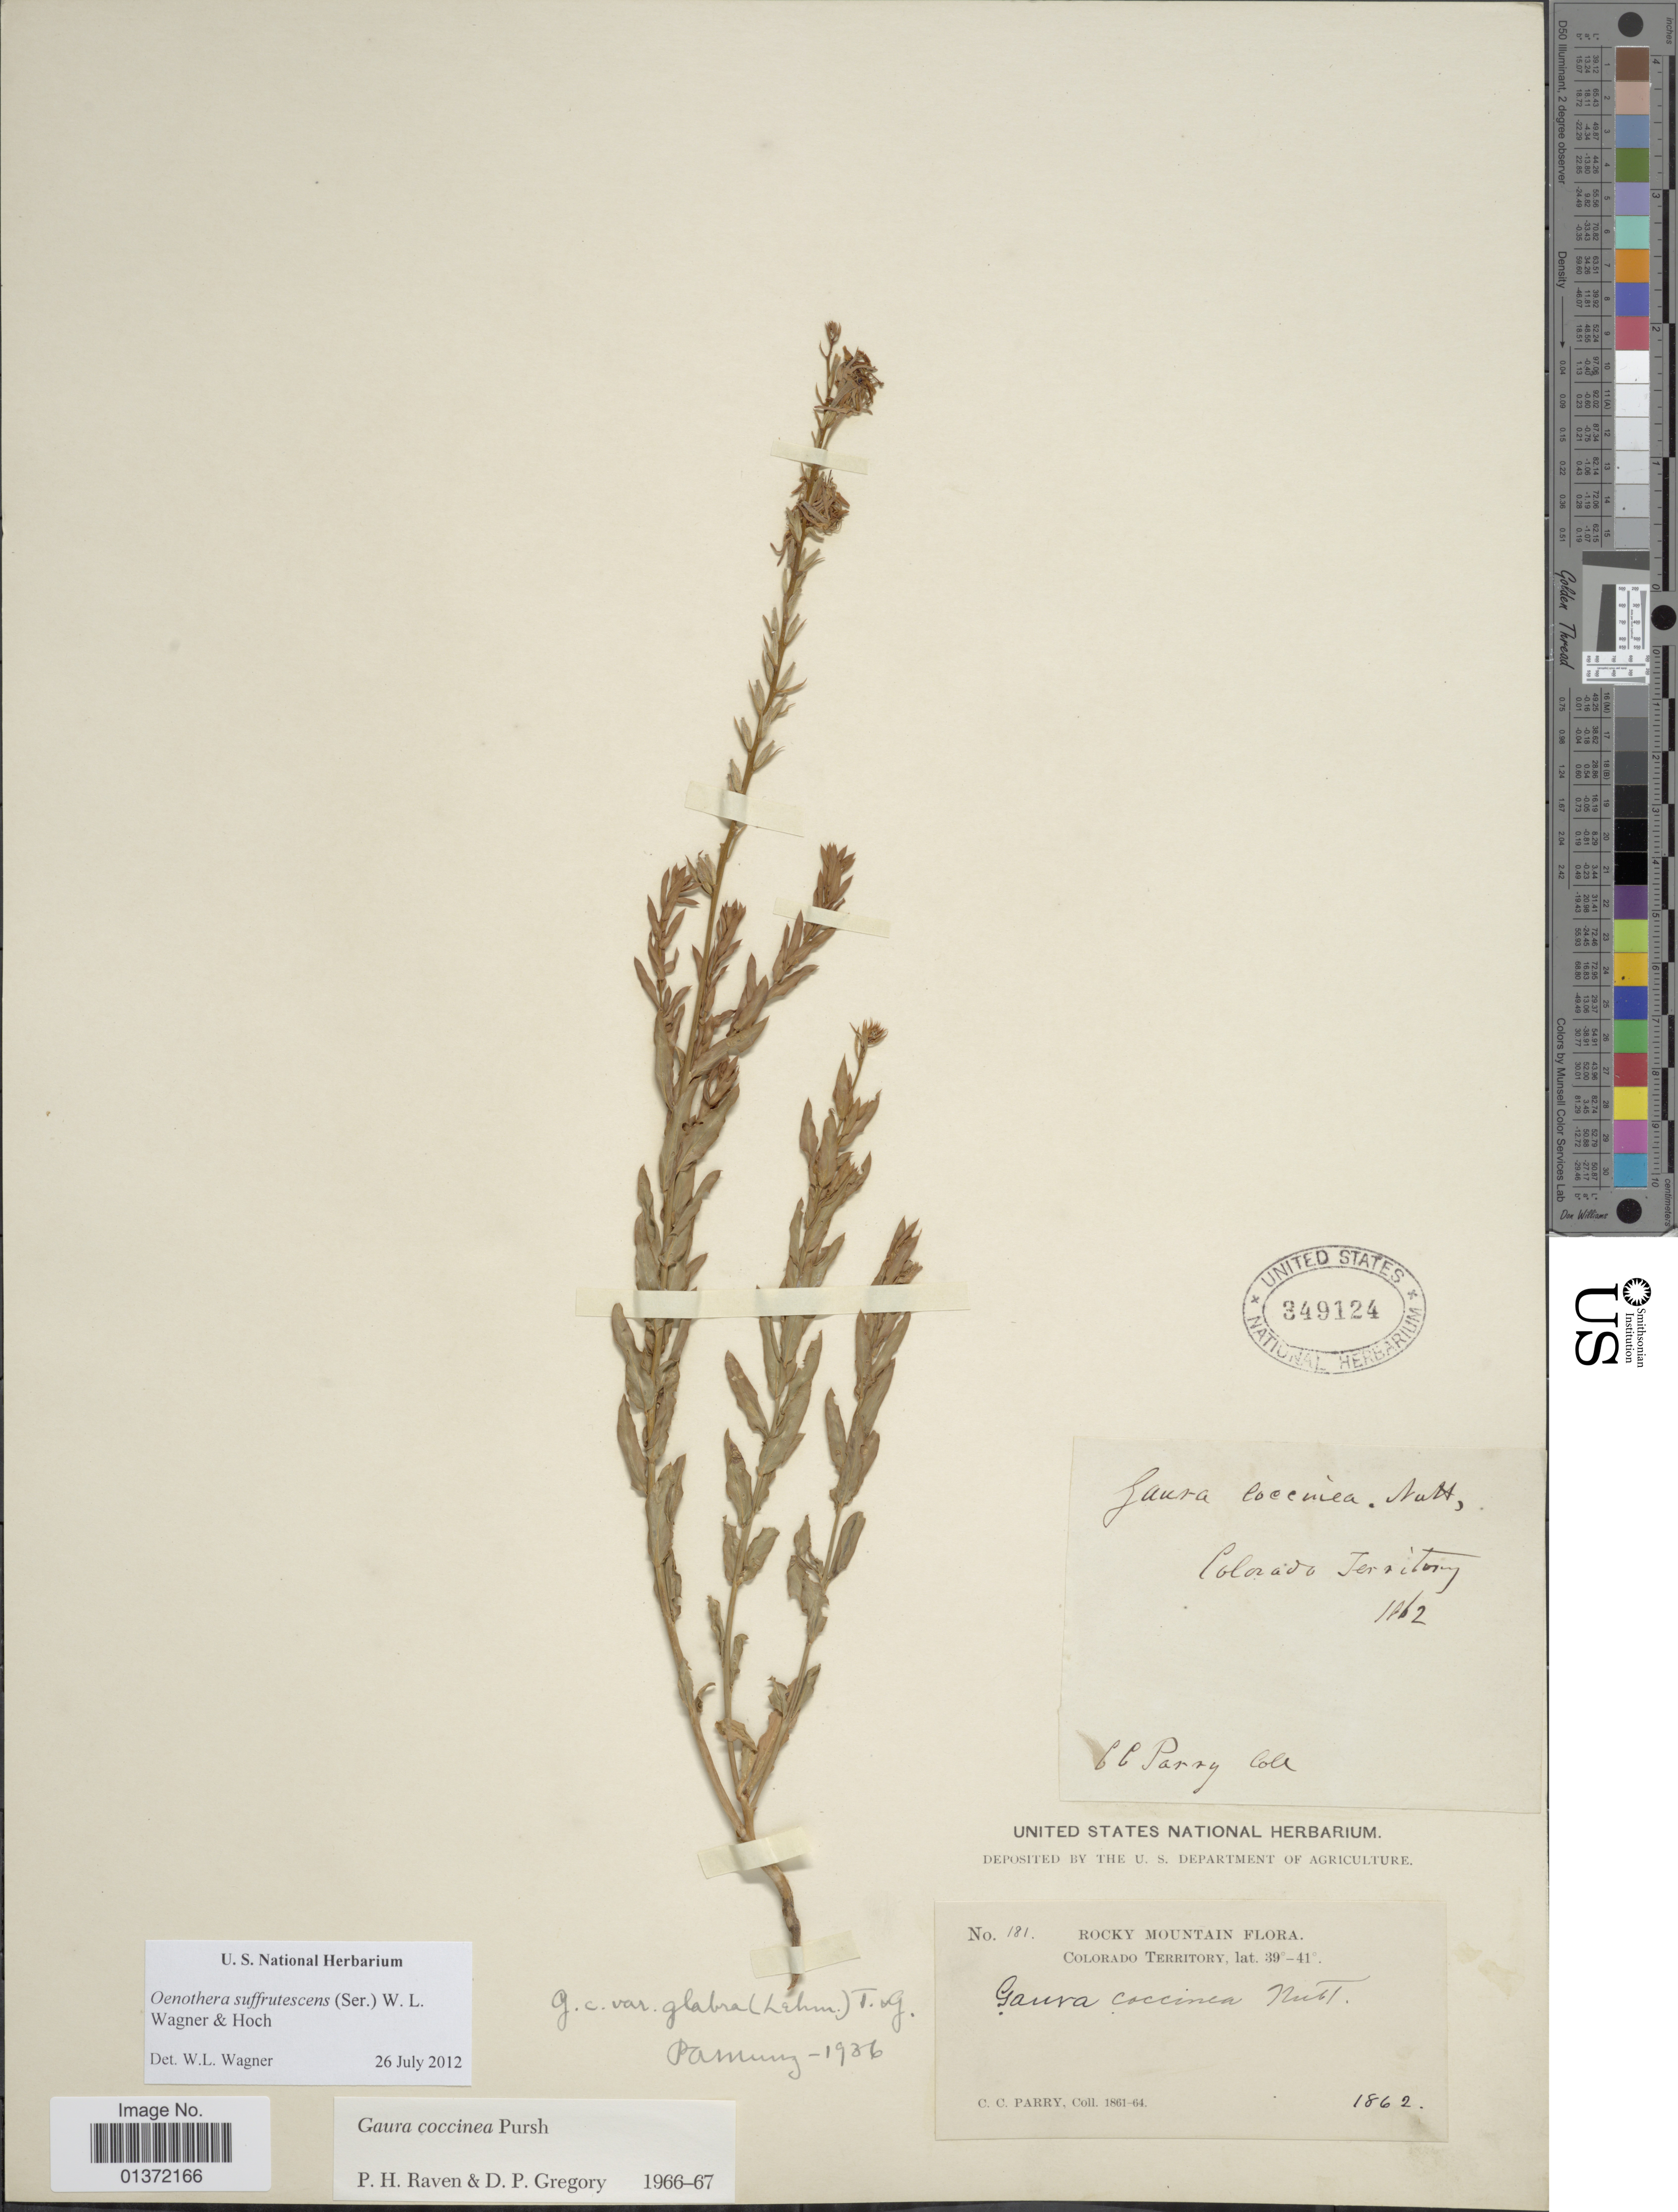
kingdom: Plantae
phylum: Tracheophyta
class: Magnoliopsida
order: Myrtales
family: Onagraceae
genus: Oenothera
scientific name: Oenothera suffrutescens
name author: (Ser.) W.L. Wagner & Hoch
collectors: C. C. Parry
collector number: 181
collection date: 1862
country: United States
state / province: Colorado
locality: Rocky Mountain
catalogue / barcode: US 349124